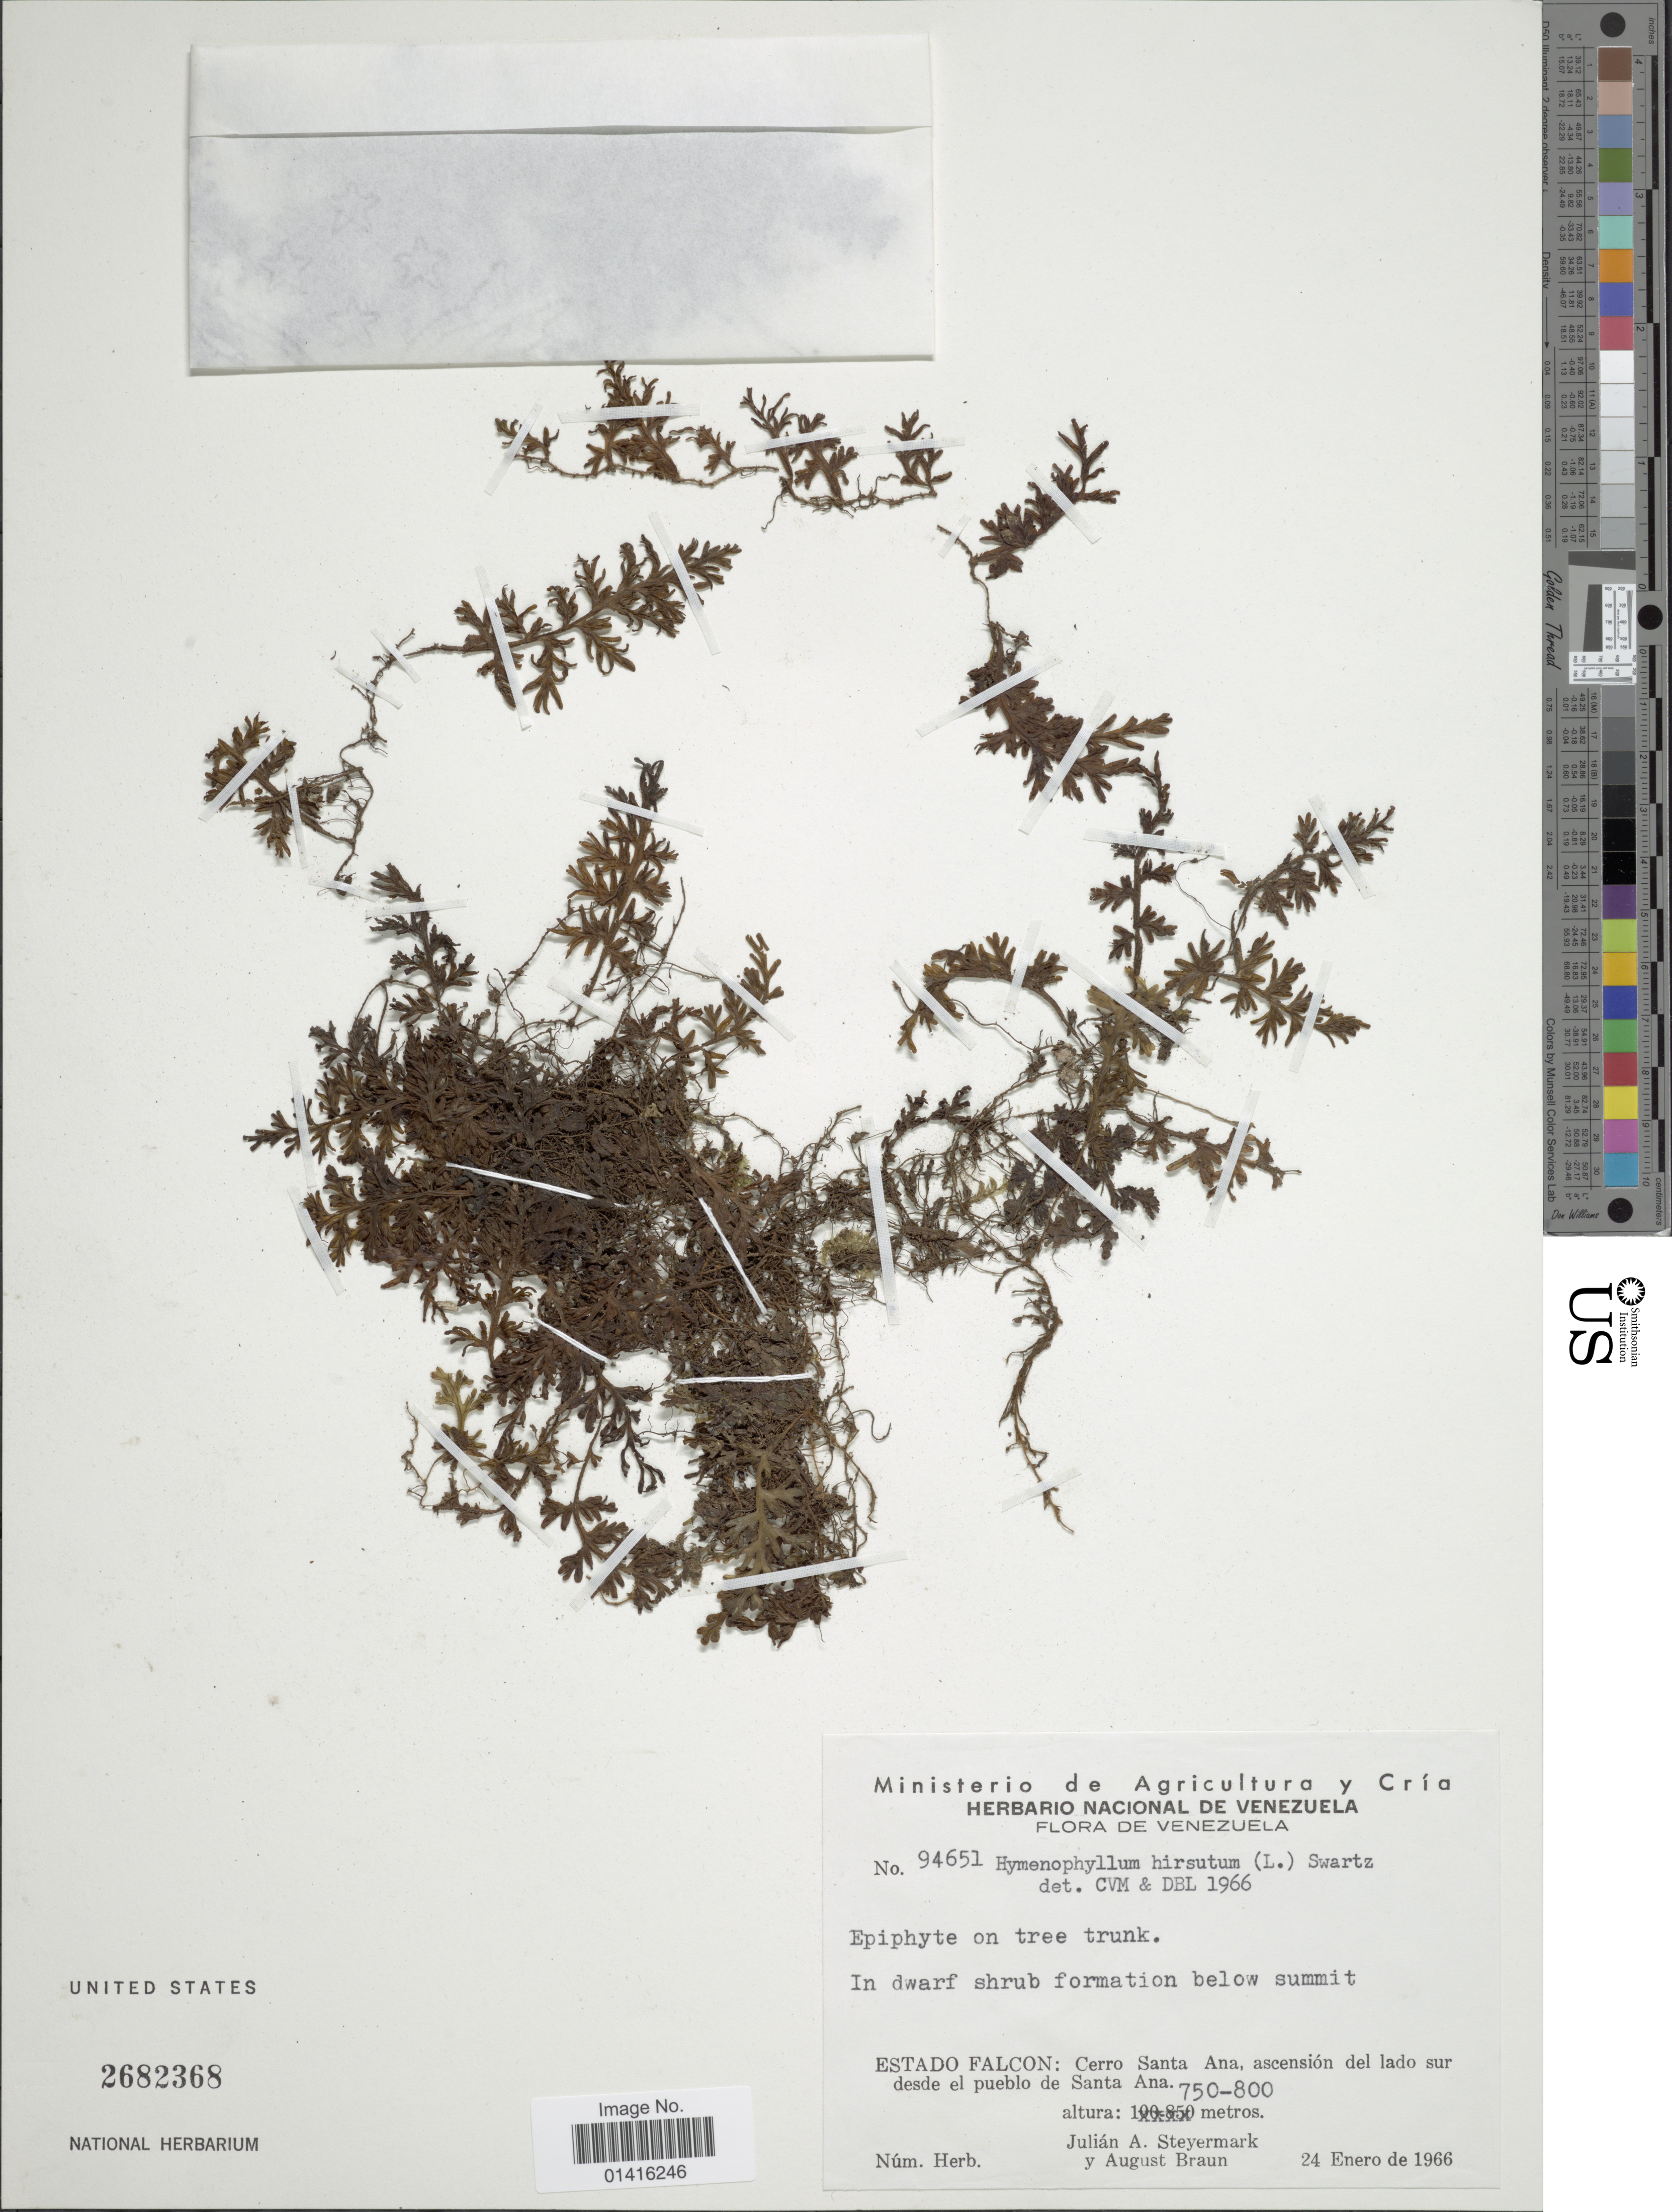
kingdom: Plantae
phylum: Tracheophyta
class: Polypodiopsida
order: Hymenophyllales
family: Hymenophyllaceae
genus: Hymenophyllum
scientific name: Hymenophyllum hirsutum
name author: (L.) Sw.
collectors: J. Steyermark & A. Braun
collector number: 94651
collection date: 1966-01-24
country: Venezuela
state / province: Falcón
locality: Cerro Santa Ana, ascensión del lado sur desde el pueblo de Santa Ana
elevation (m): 750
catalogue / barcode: US 2682368